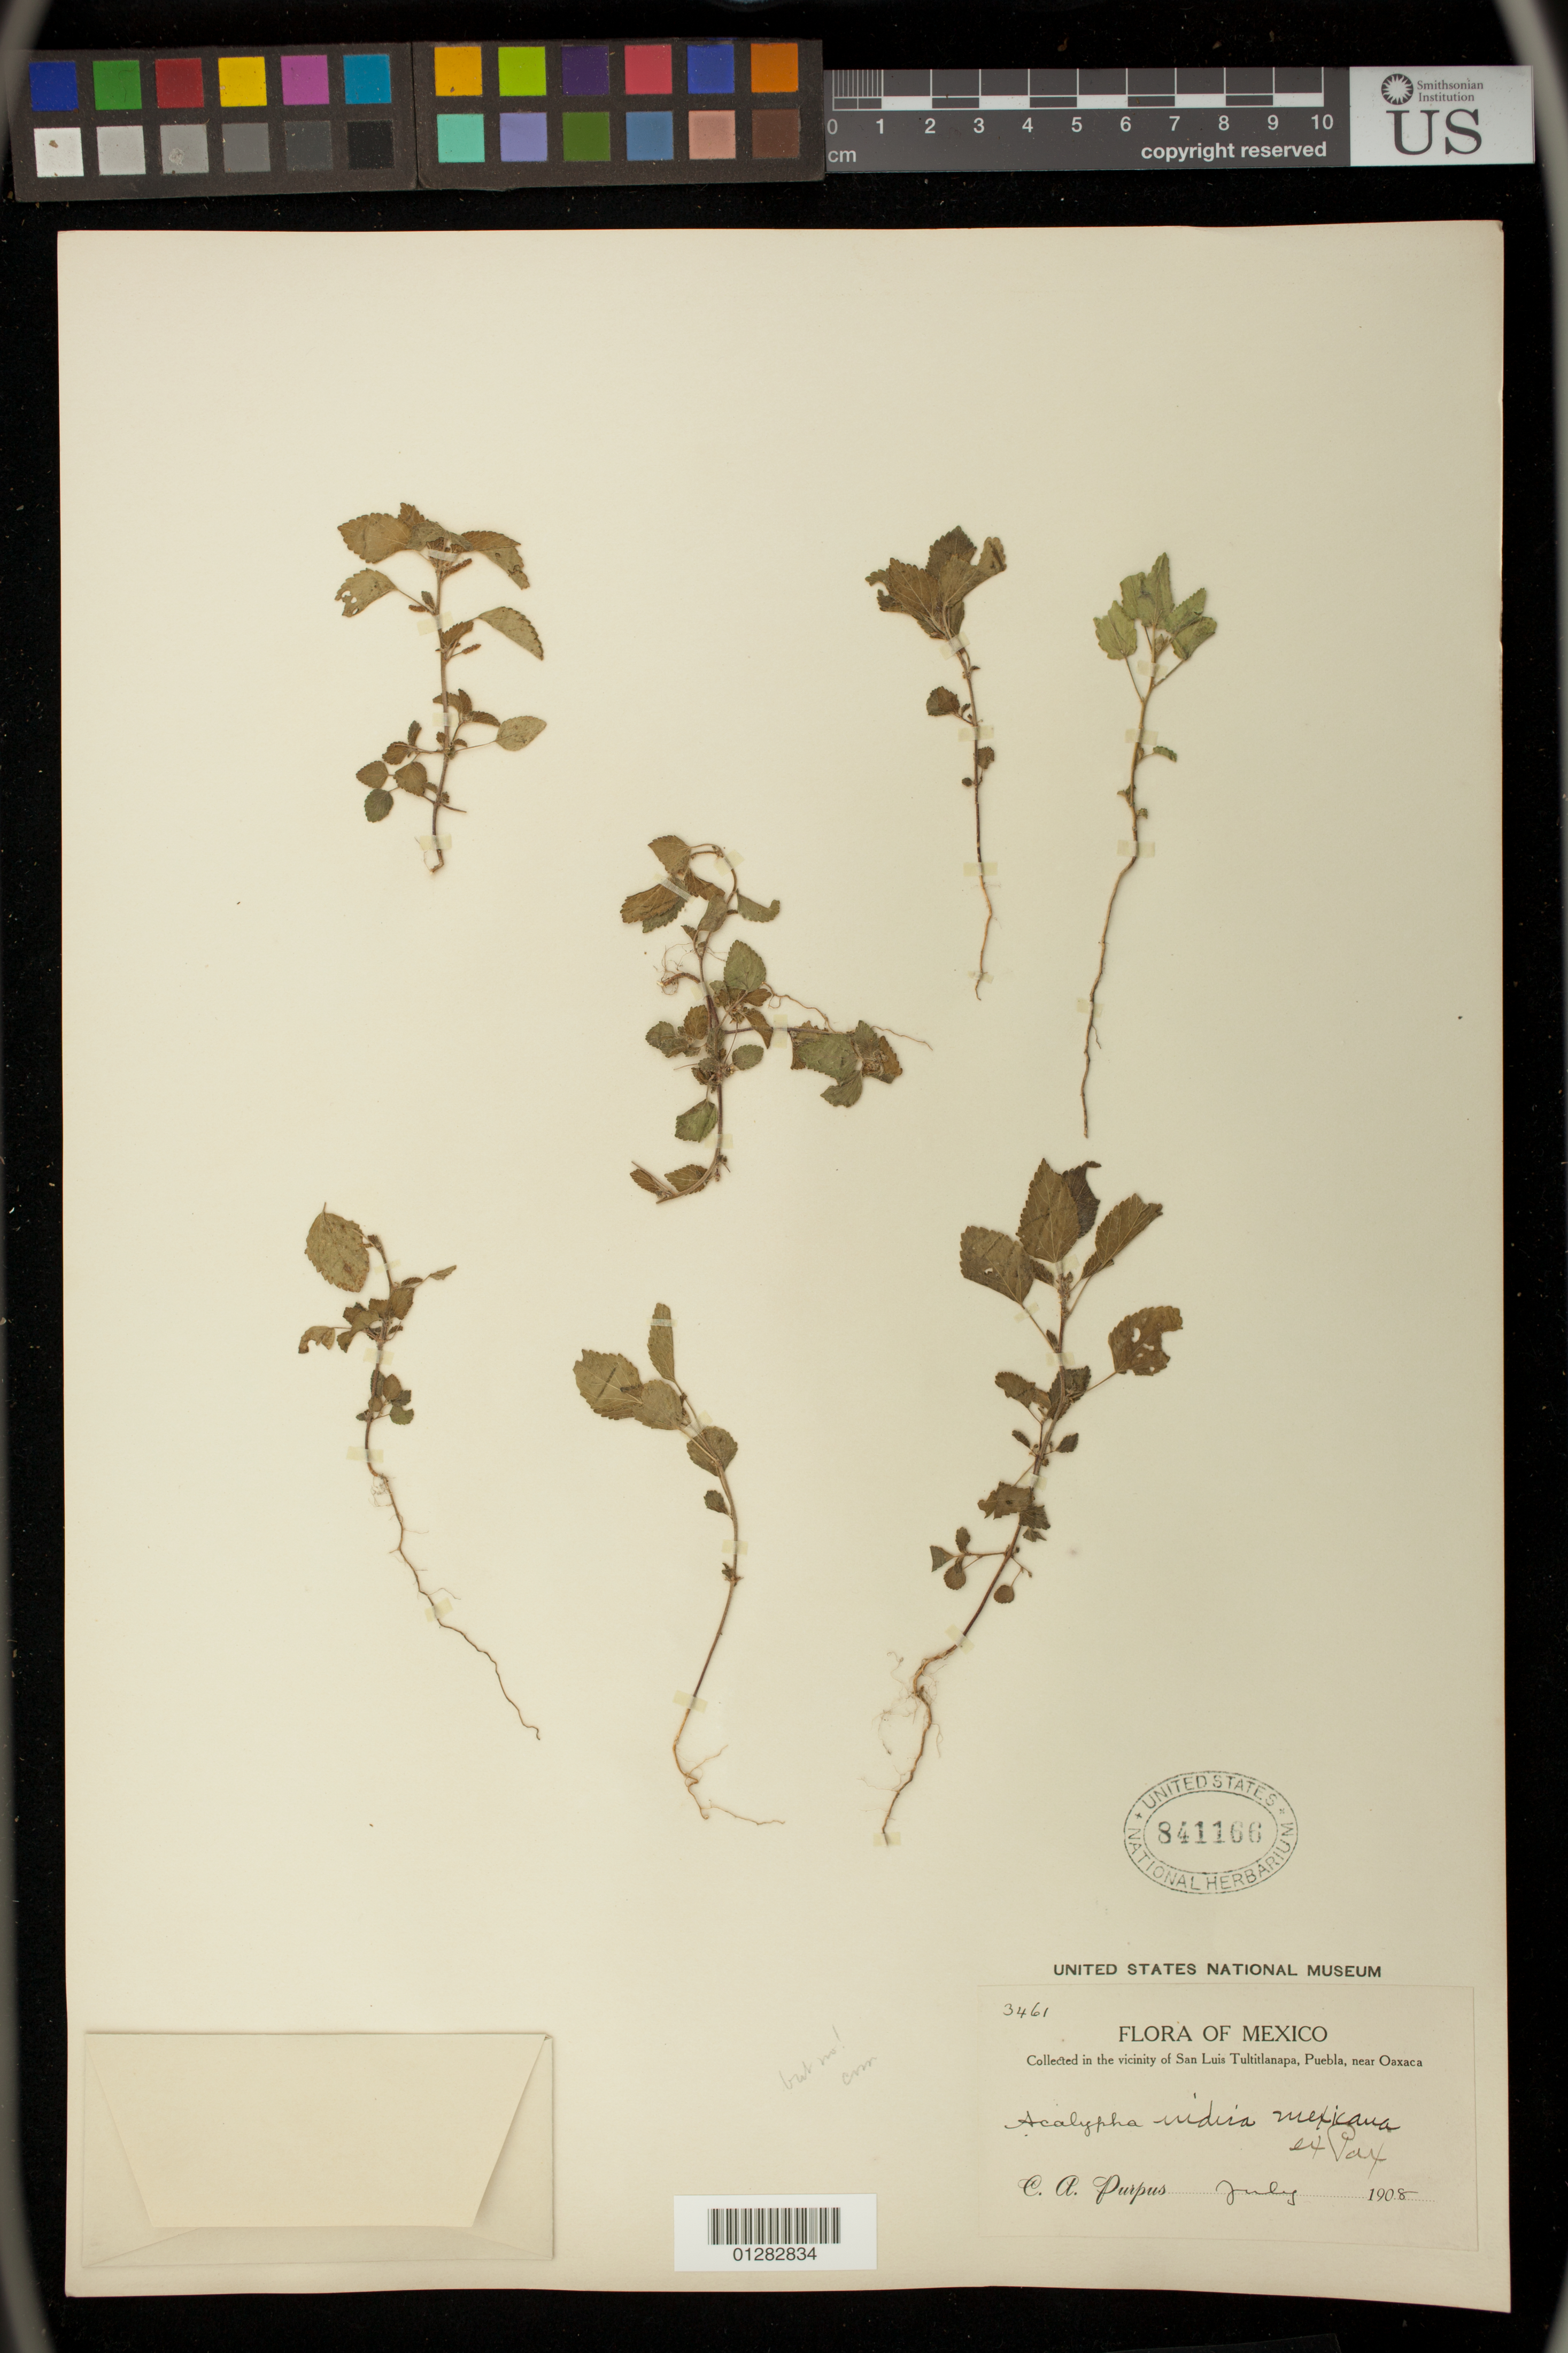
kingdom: Plantae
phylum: Tracheophyta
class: Magnoliopsida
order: Malpighiales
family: Euphorbiaceae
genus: Acalypha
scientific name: Acalypha sp.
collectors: C. A. Purpus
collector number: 3461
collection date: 1908-07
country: Mexico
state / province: Puebla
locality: Collected in the vicinity of San Luis Tultitlanapa, Puebla, near Oaxaca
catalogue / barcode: US 841166